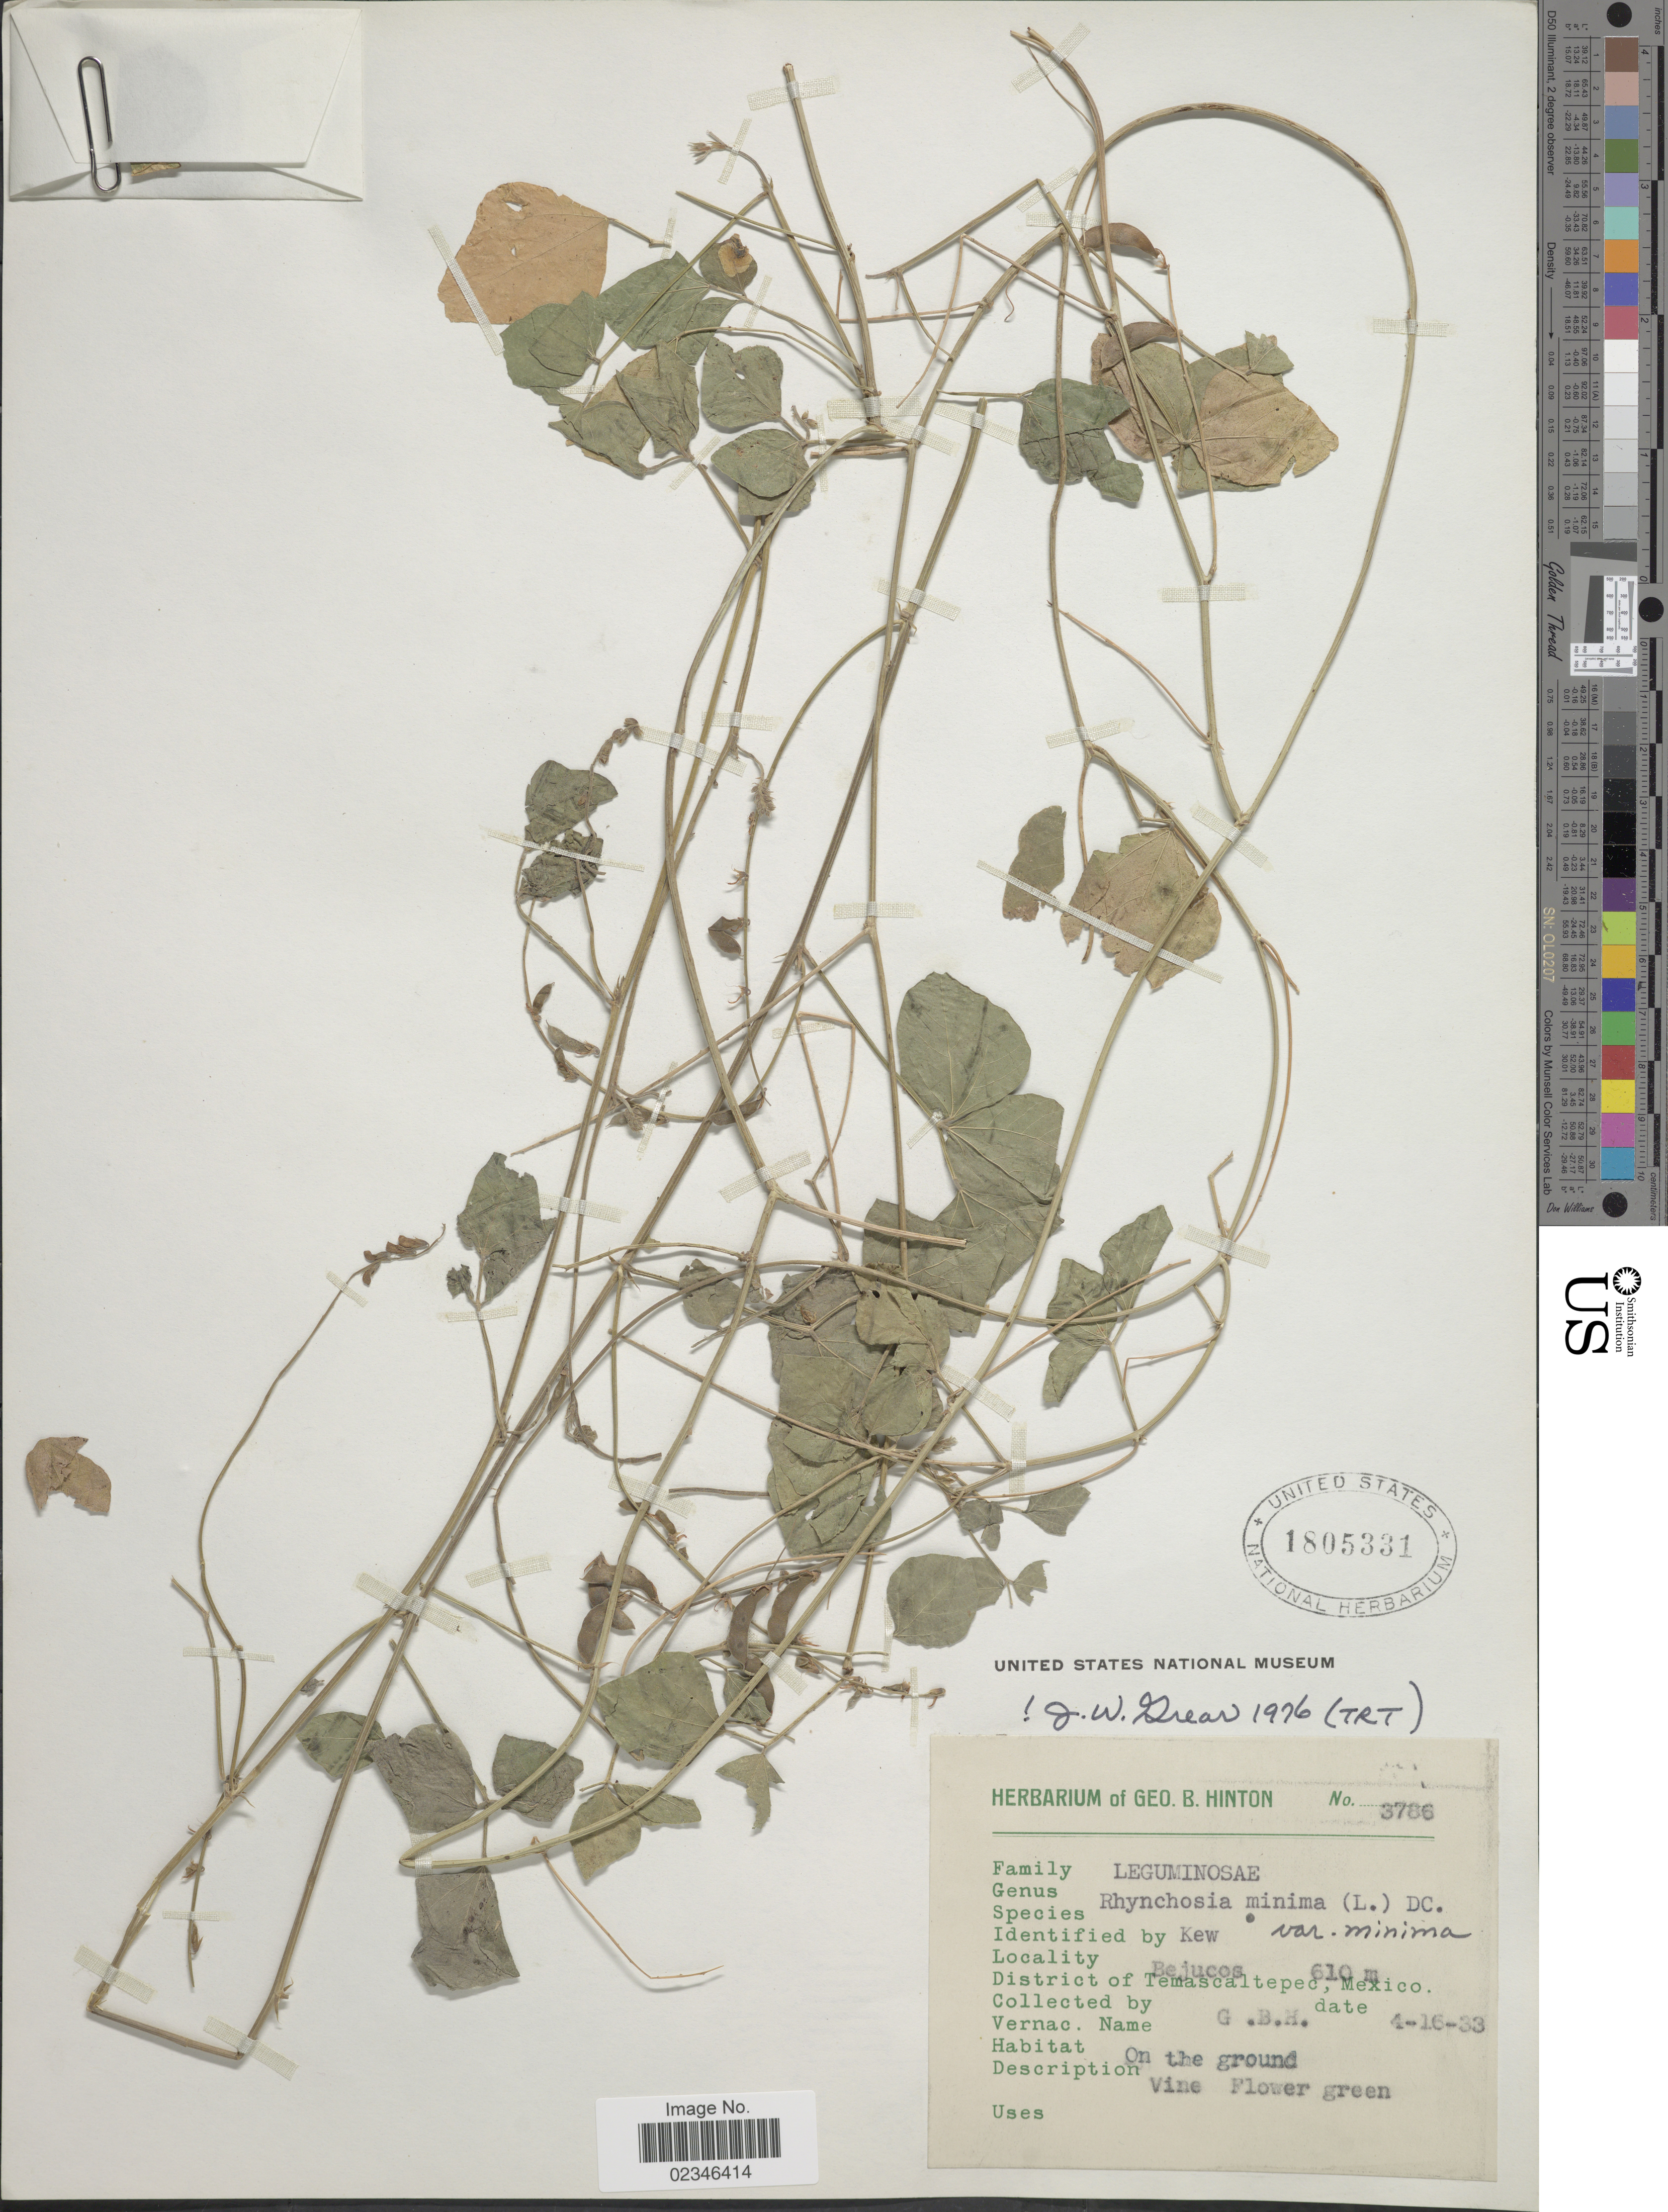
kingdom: Plantae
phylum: Tracheophyta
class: Magnoliopsida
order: Fabales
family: Fabaceae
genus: Rhynchosia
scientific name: Rhynchosia minima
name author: (L.) DC.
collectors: G. B. Hinton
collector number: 3786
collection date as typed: Transcribed d/m/y: 16/4/33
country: Mexico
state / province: México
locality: Bejucos. District of Temascaltepec,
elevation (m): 610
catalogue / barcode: US 1805331